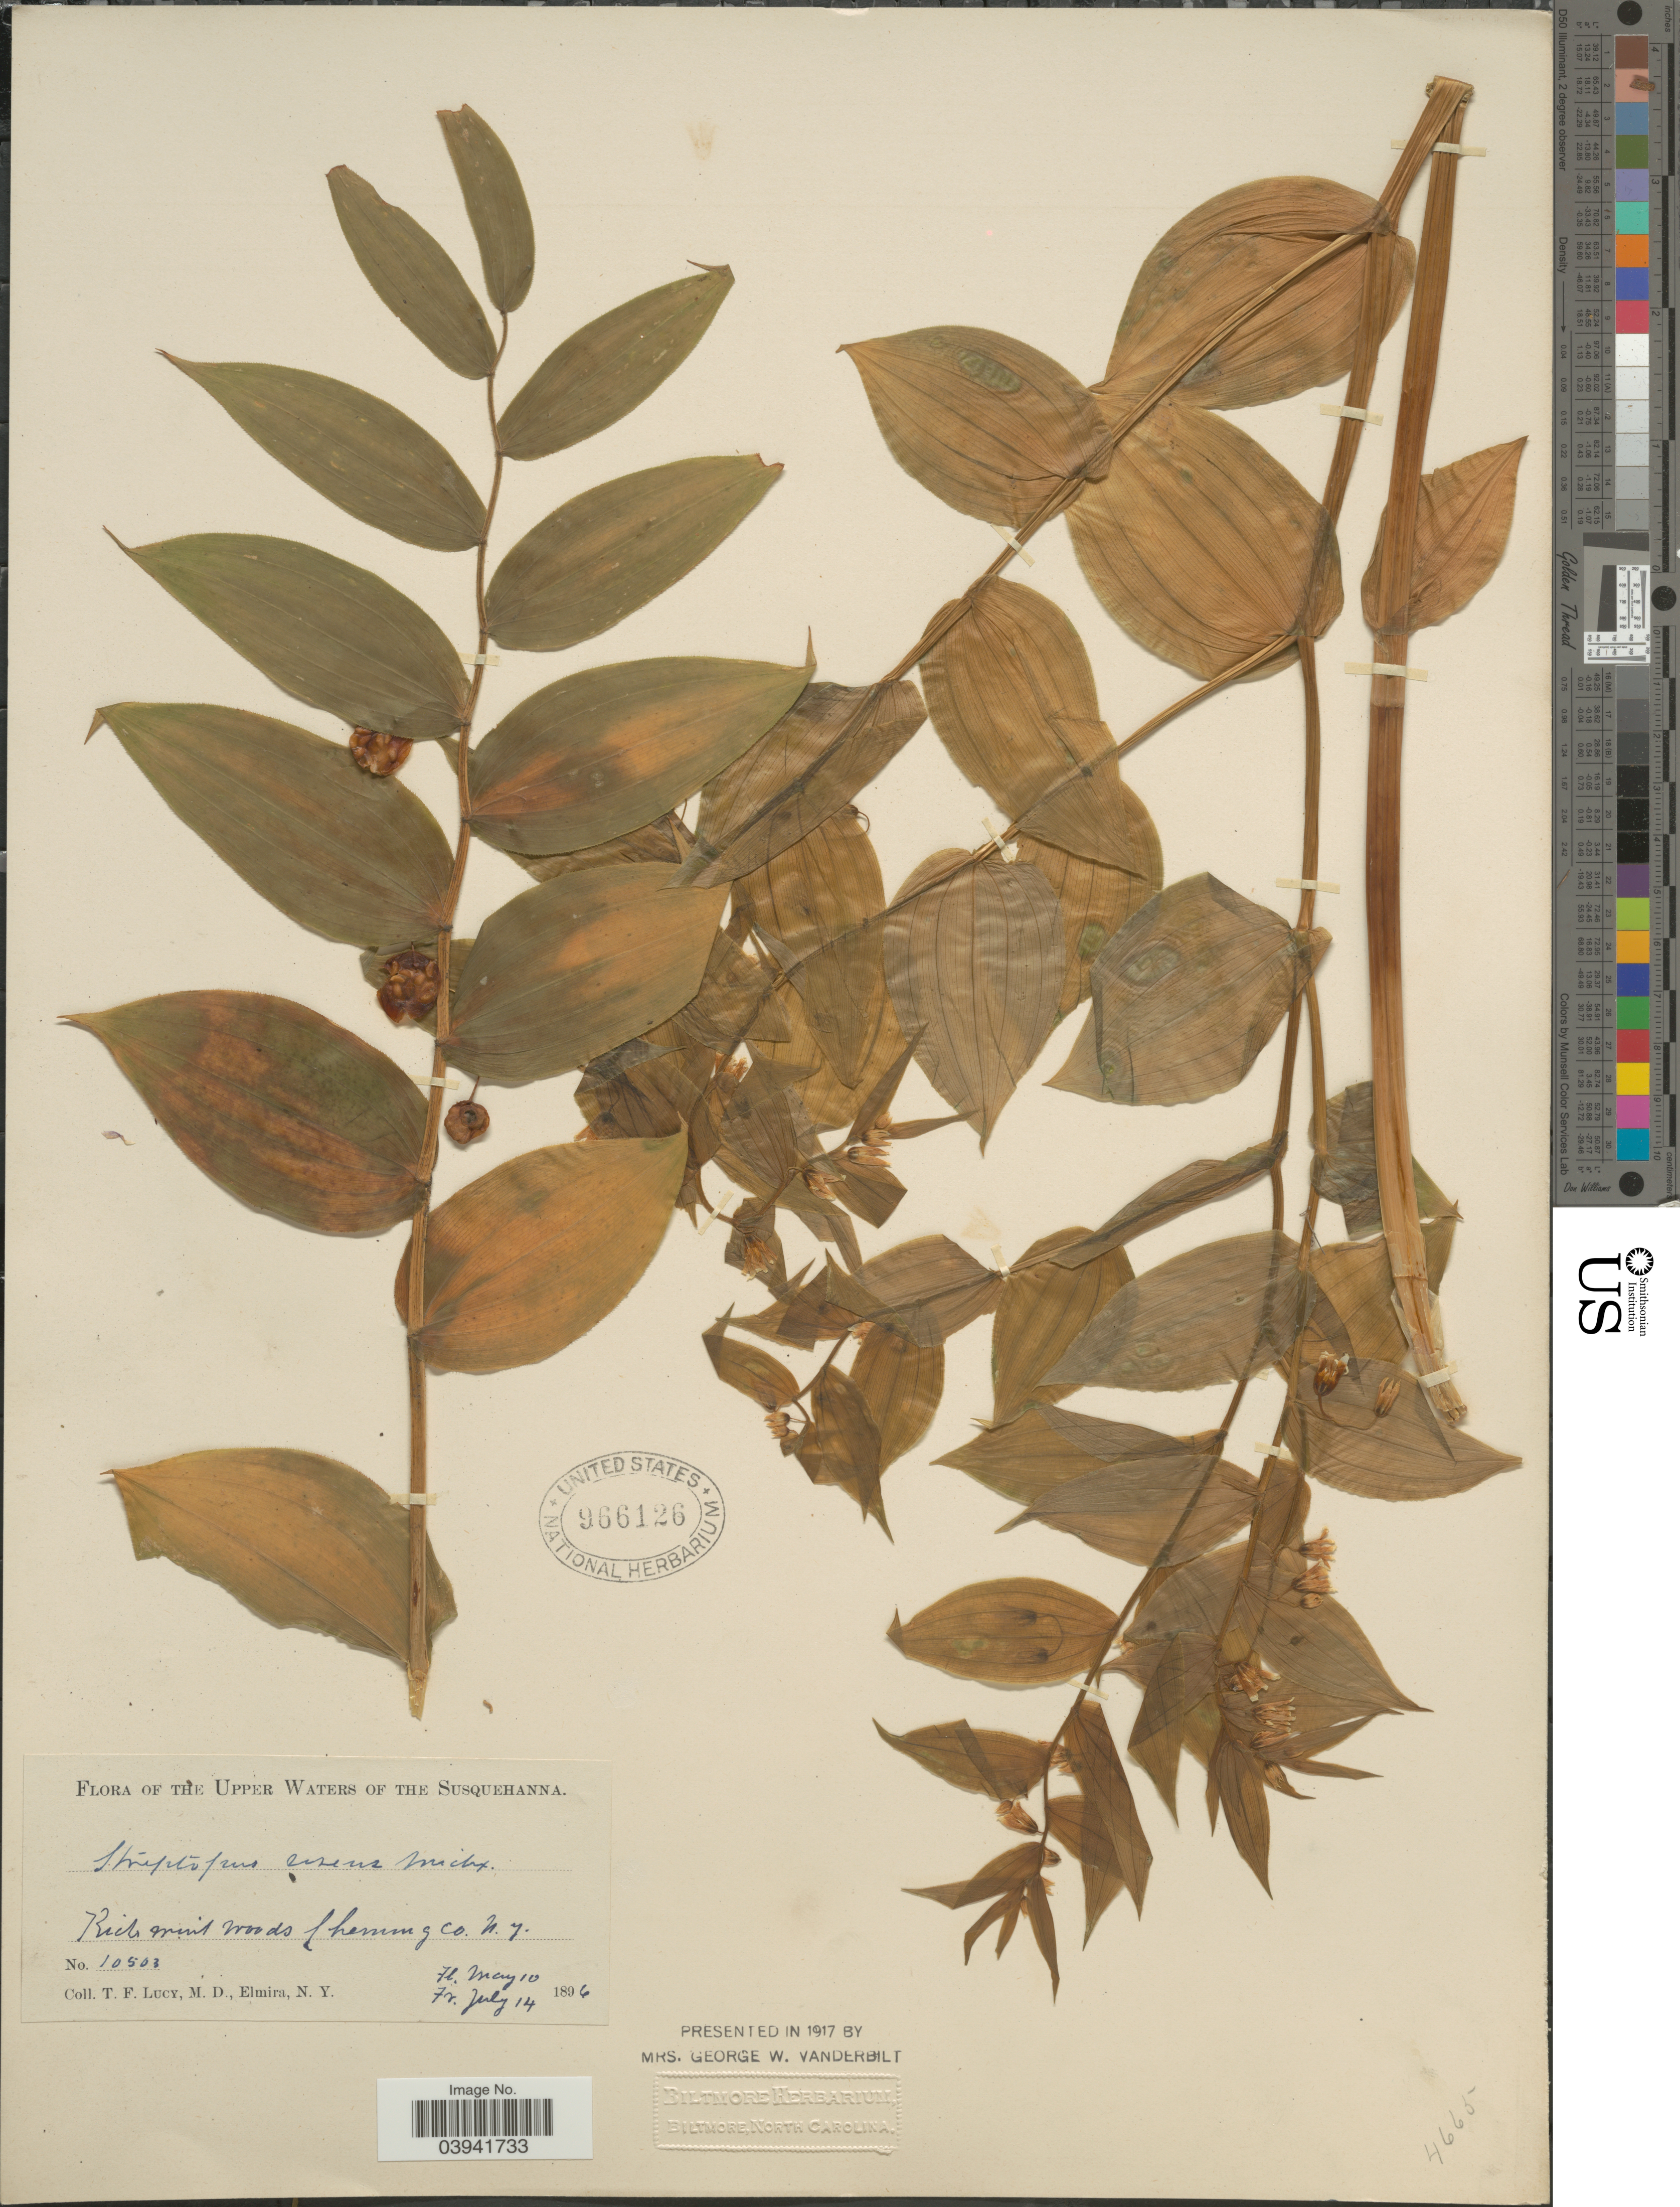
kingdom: Plantae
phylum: Tracheophyta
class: Liliopsida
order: Liliales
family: Liliaceae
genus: Streptopus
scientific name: Streptopus roseus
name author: Michx.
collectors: T. Lucy & M. Elmira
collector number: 10503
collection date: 1896-05-10/1896-07-14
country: United States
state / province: New York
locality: The Upper Waters of The Susquehanna.Chemung Co.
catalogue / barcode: US 966126